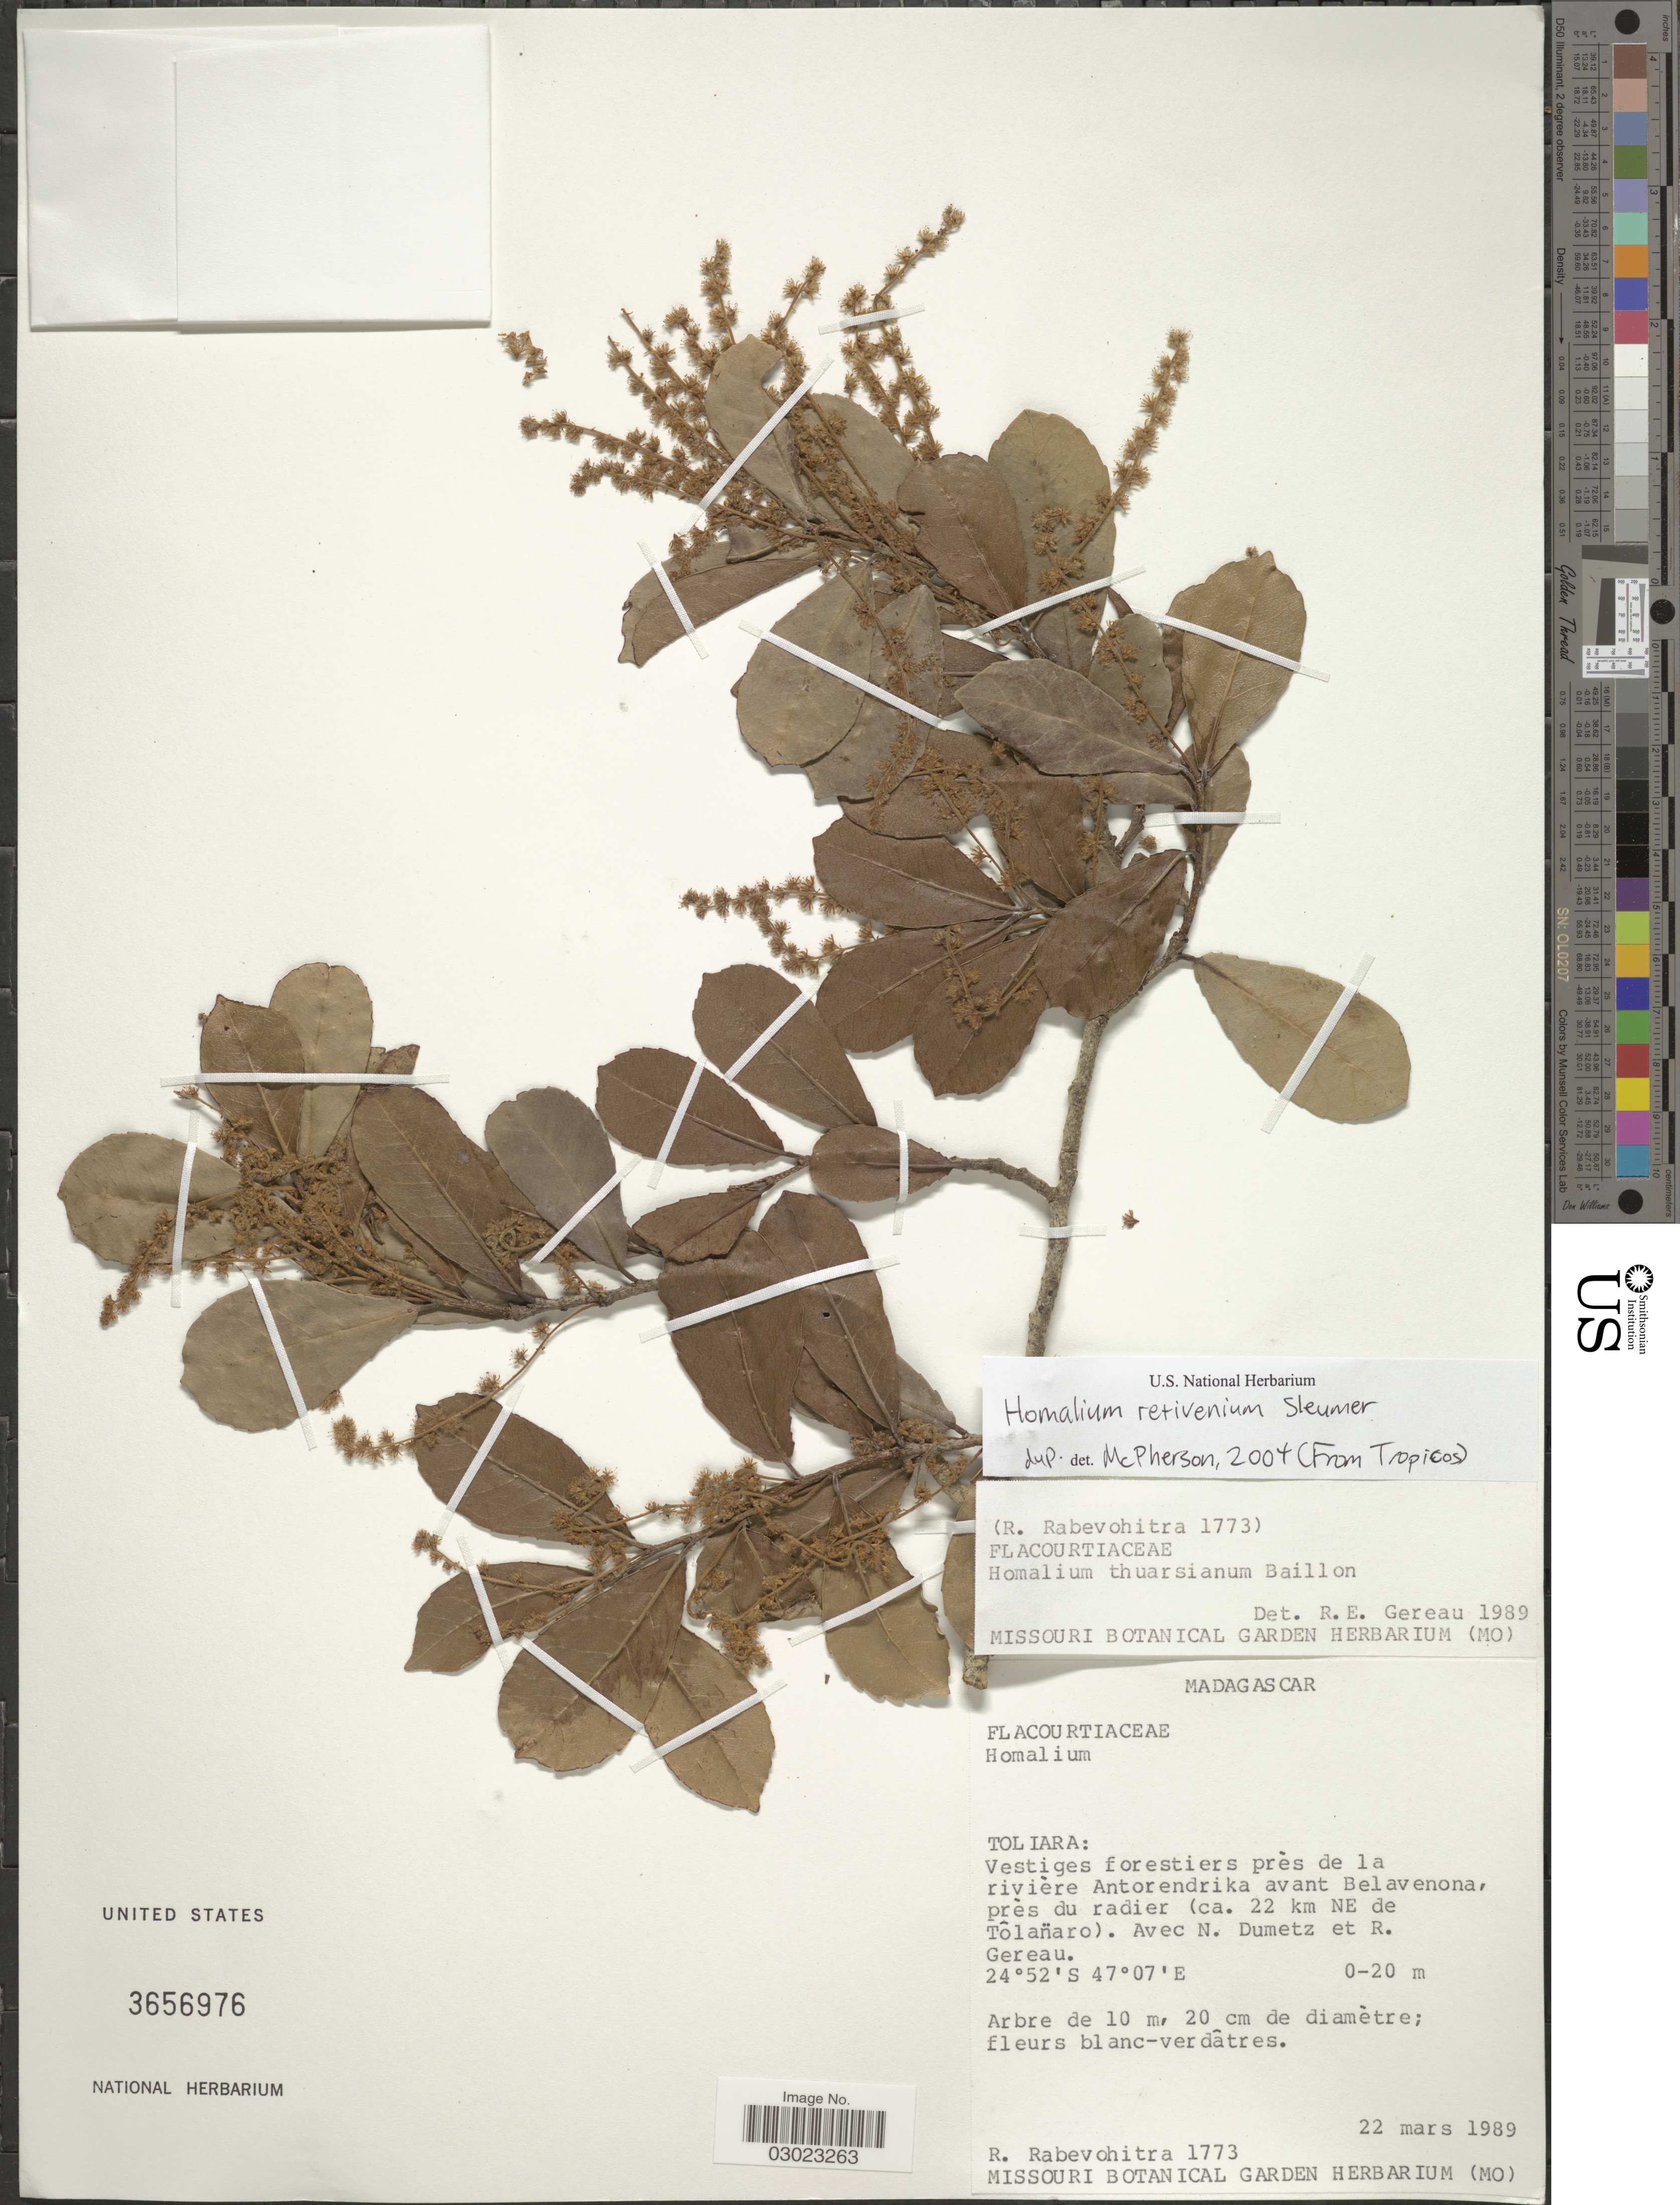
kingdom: Plantae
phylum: Tracheophyta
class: Magnoliopsida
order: Malpighiales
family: Salicaceae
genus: Homalium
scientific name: Homalium retivenium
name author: Sleumer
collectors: R. Rabevohitra, N. Dumetz & R. Gereau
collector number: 1773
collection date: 1989-03-22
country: Madagascar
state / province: Anosy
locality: Vestiges forestiers près de la rivière Antorendrika avant Belavenona, près du radier (ca. 22 km NE de Tôlanaro).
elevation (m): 0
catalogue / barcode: US 3656976